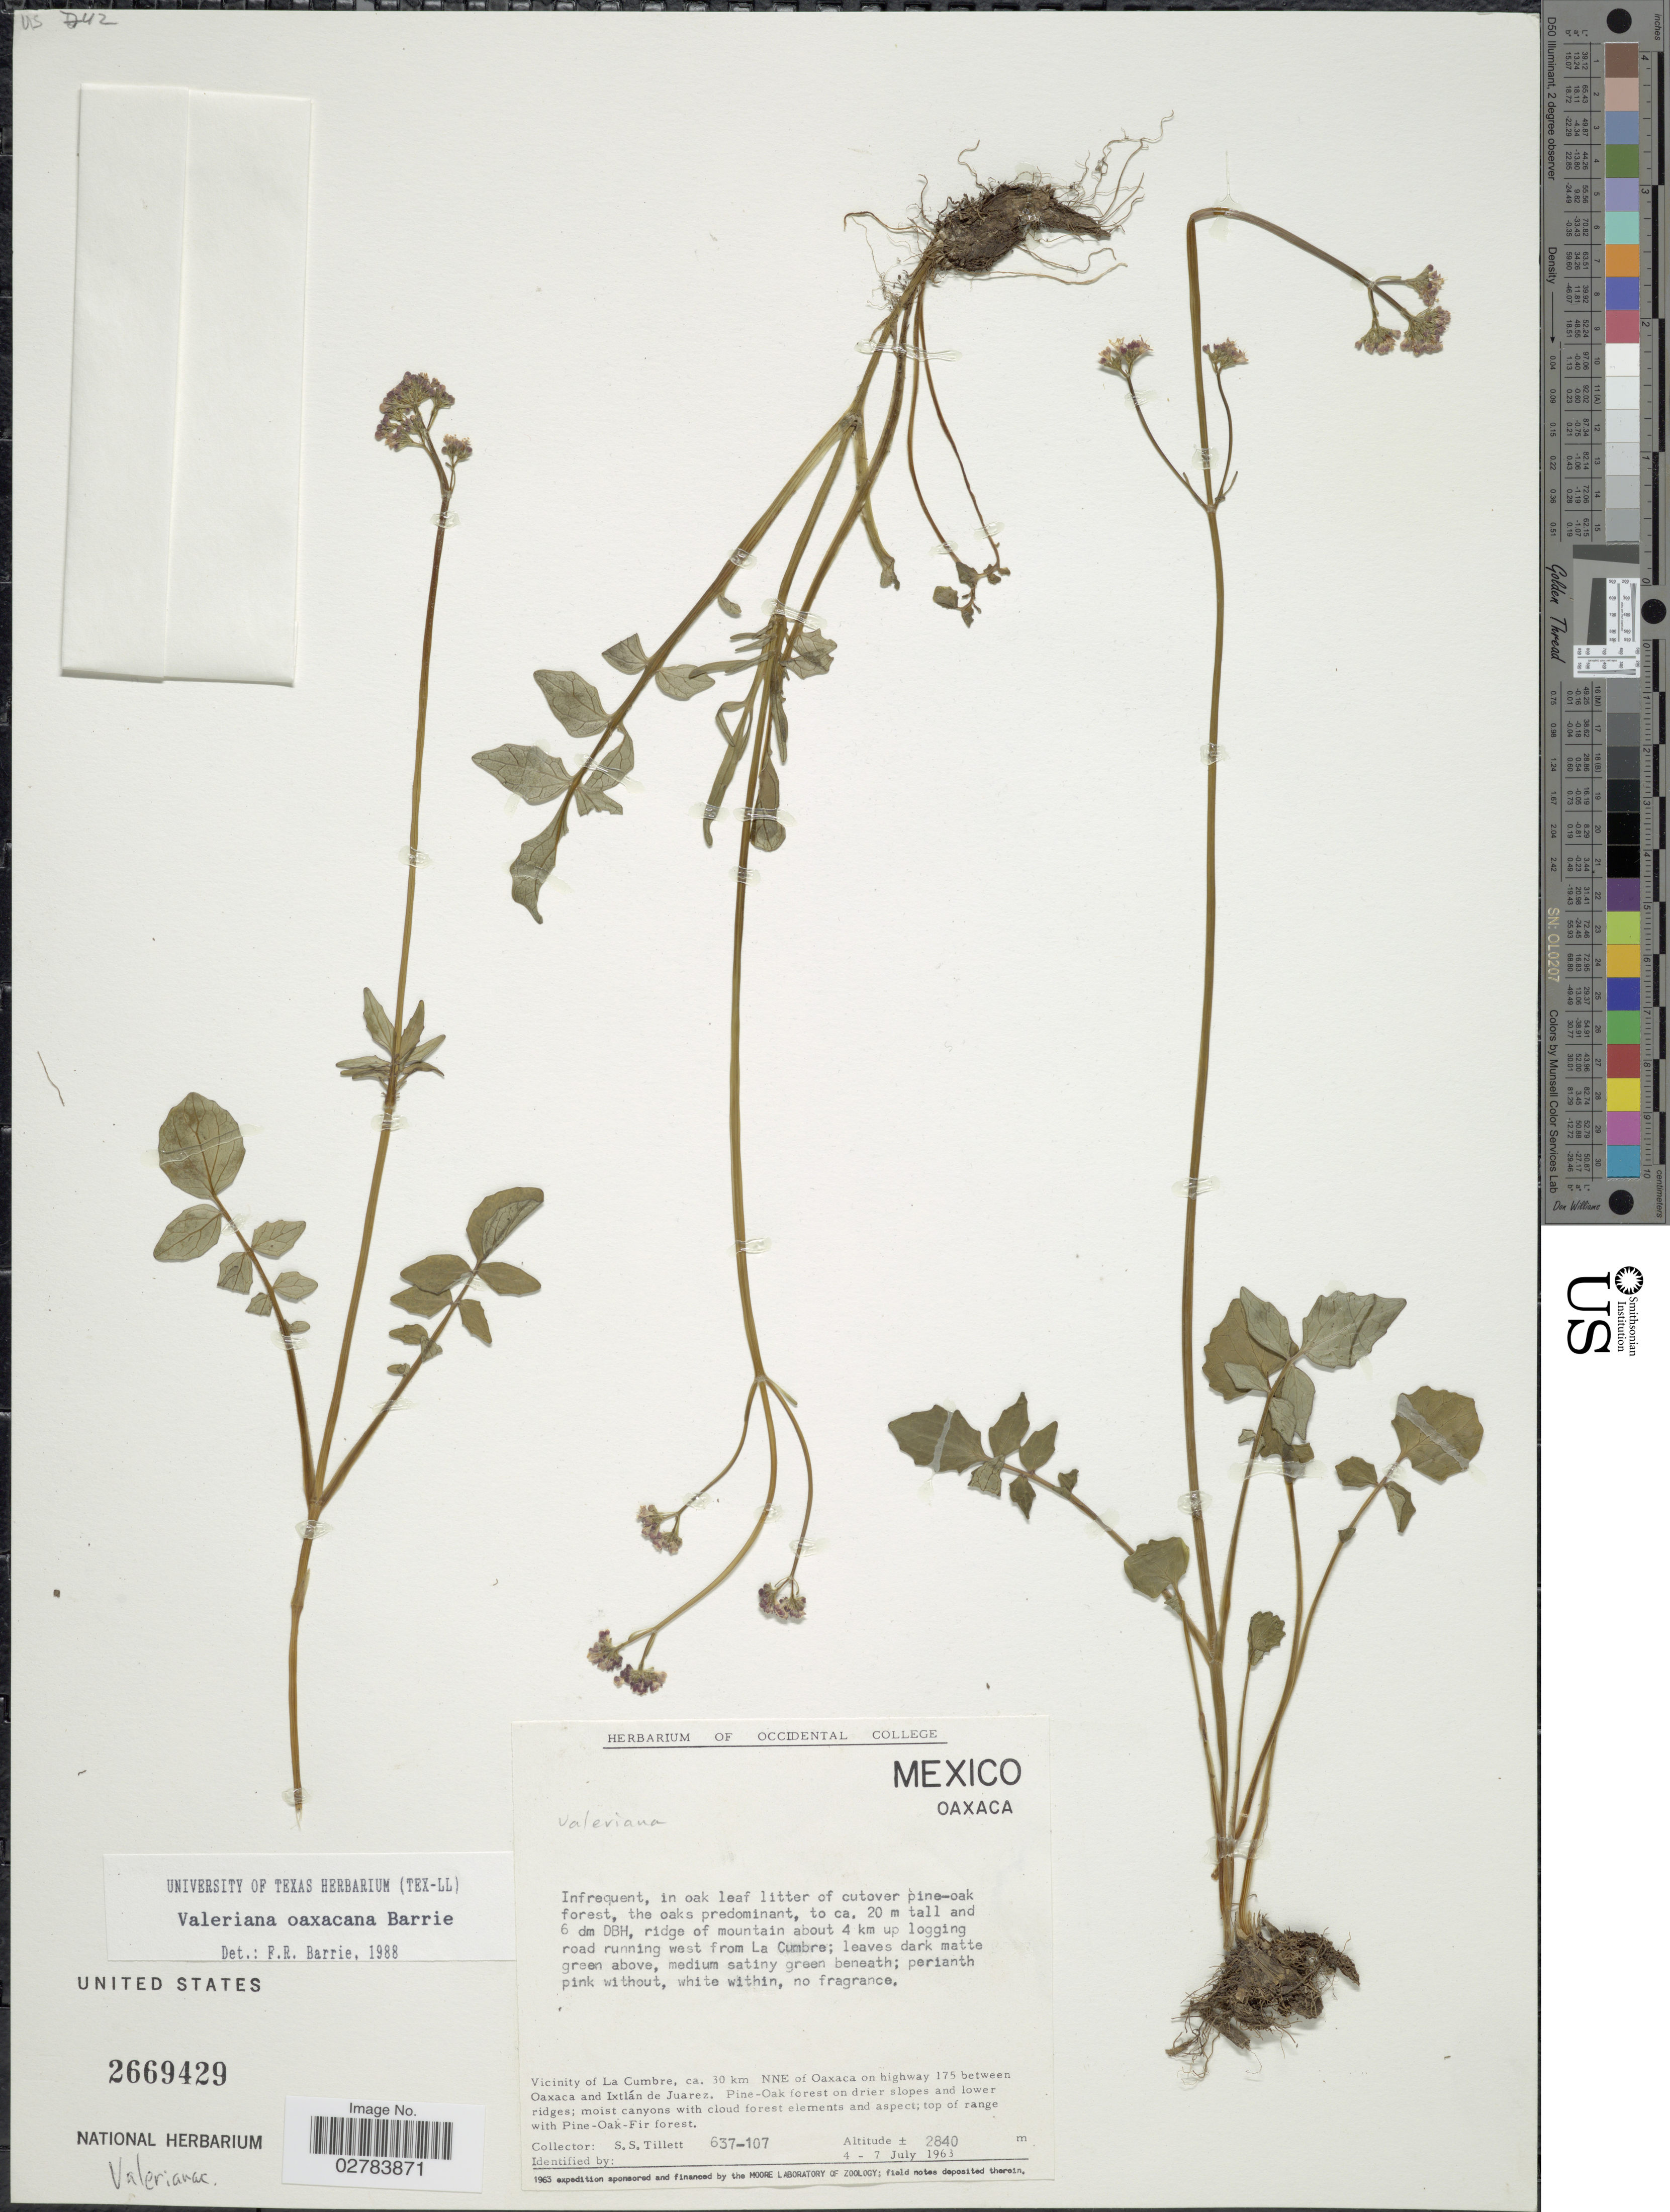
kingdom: Plantae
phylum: Tracheophyta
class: Magnoliopsida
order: Dipsacales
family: Caprifoliaceae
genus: Valeriana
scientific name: Valeriana oaxacana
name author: Barrie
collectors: S. S. Tillett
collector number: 637-107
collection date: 1963-07-04/1963-07-07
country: Mexico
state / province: Oaxaca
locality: Ridge of mountain about 4 km up logging road running west from la Cumbre, Vicinity of La Cumbre, ca. 30 km NNE of Oaxaca on highway 175 between Oaxaca and Ixtlán de Juarez.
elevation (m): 2840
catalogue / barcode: US 2669429